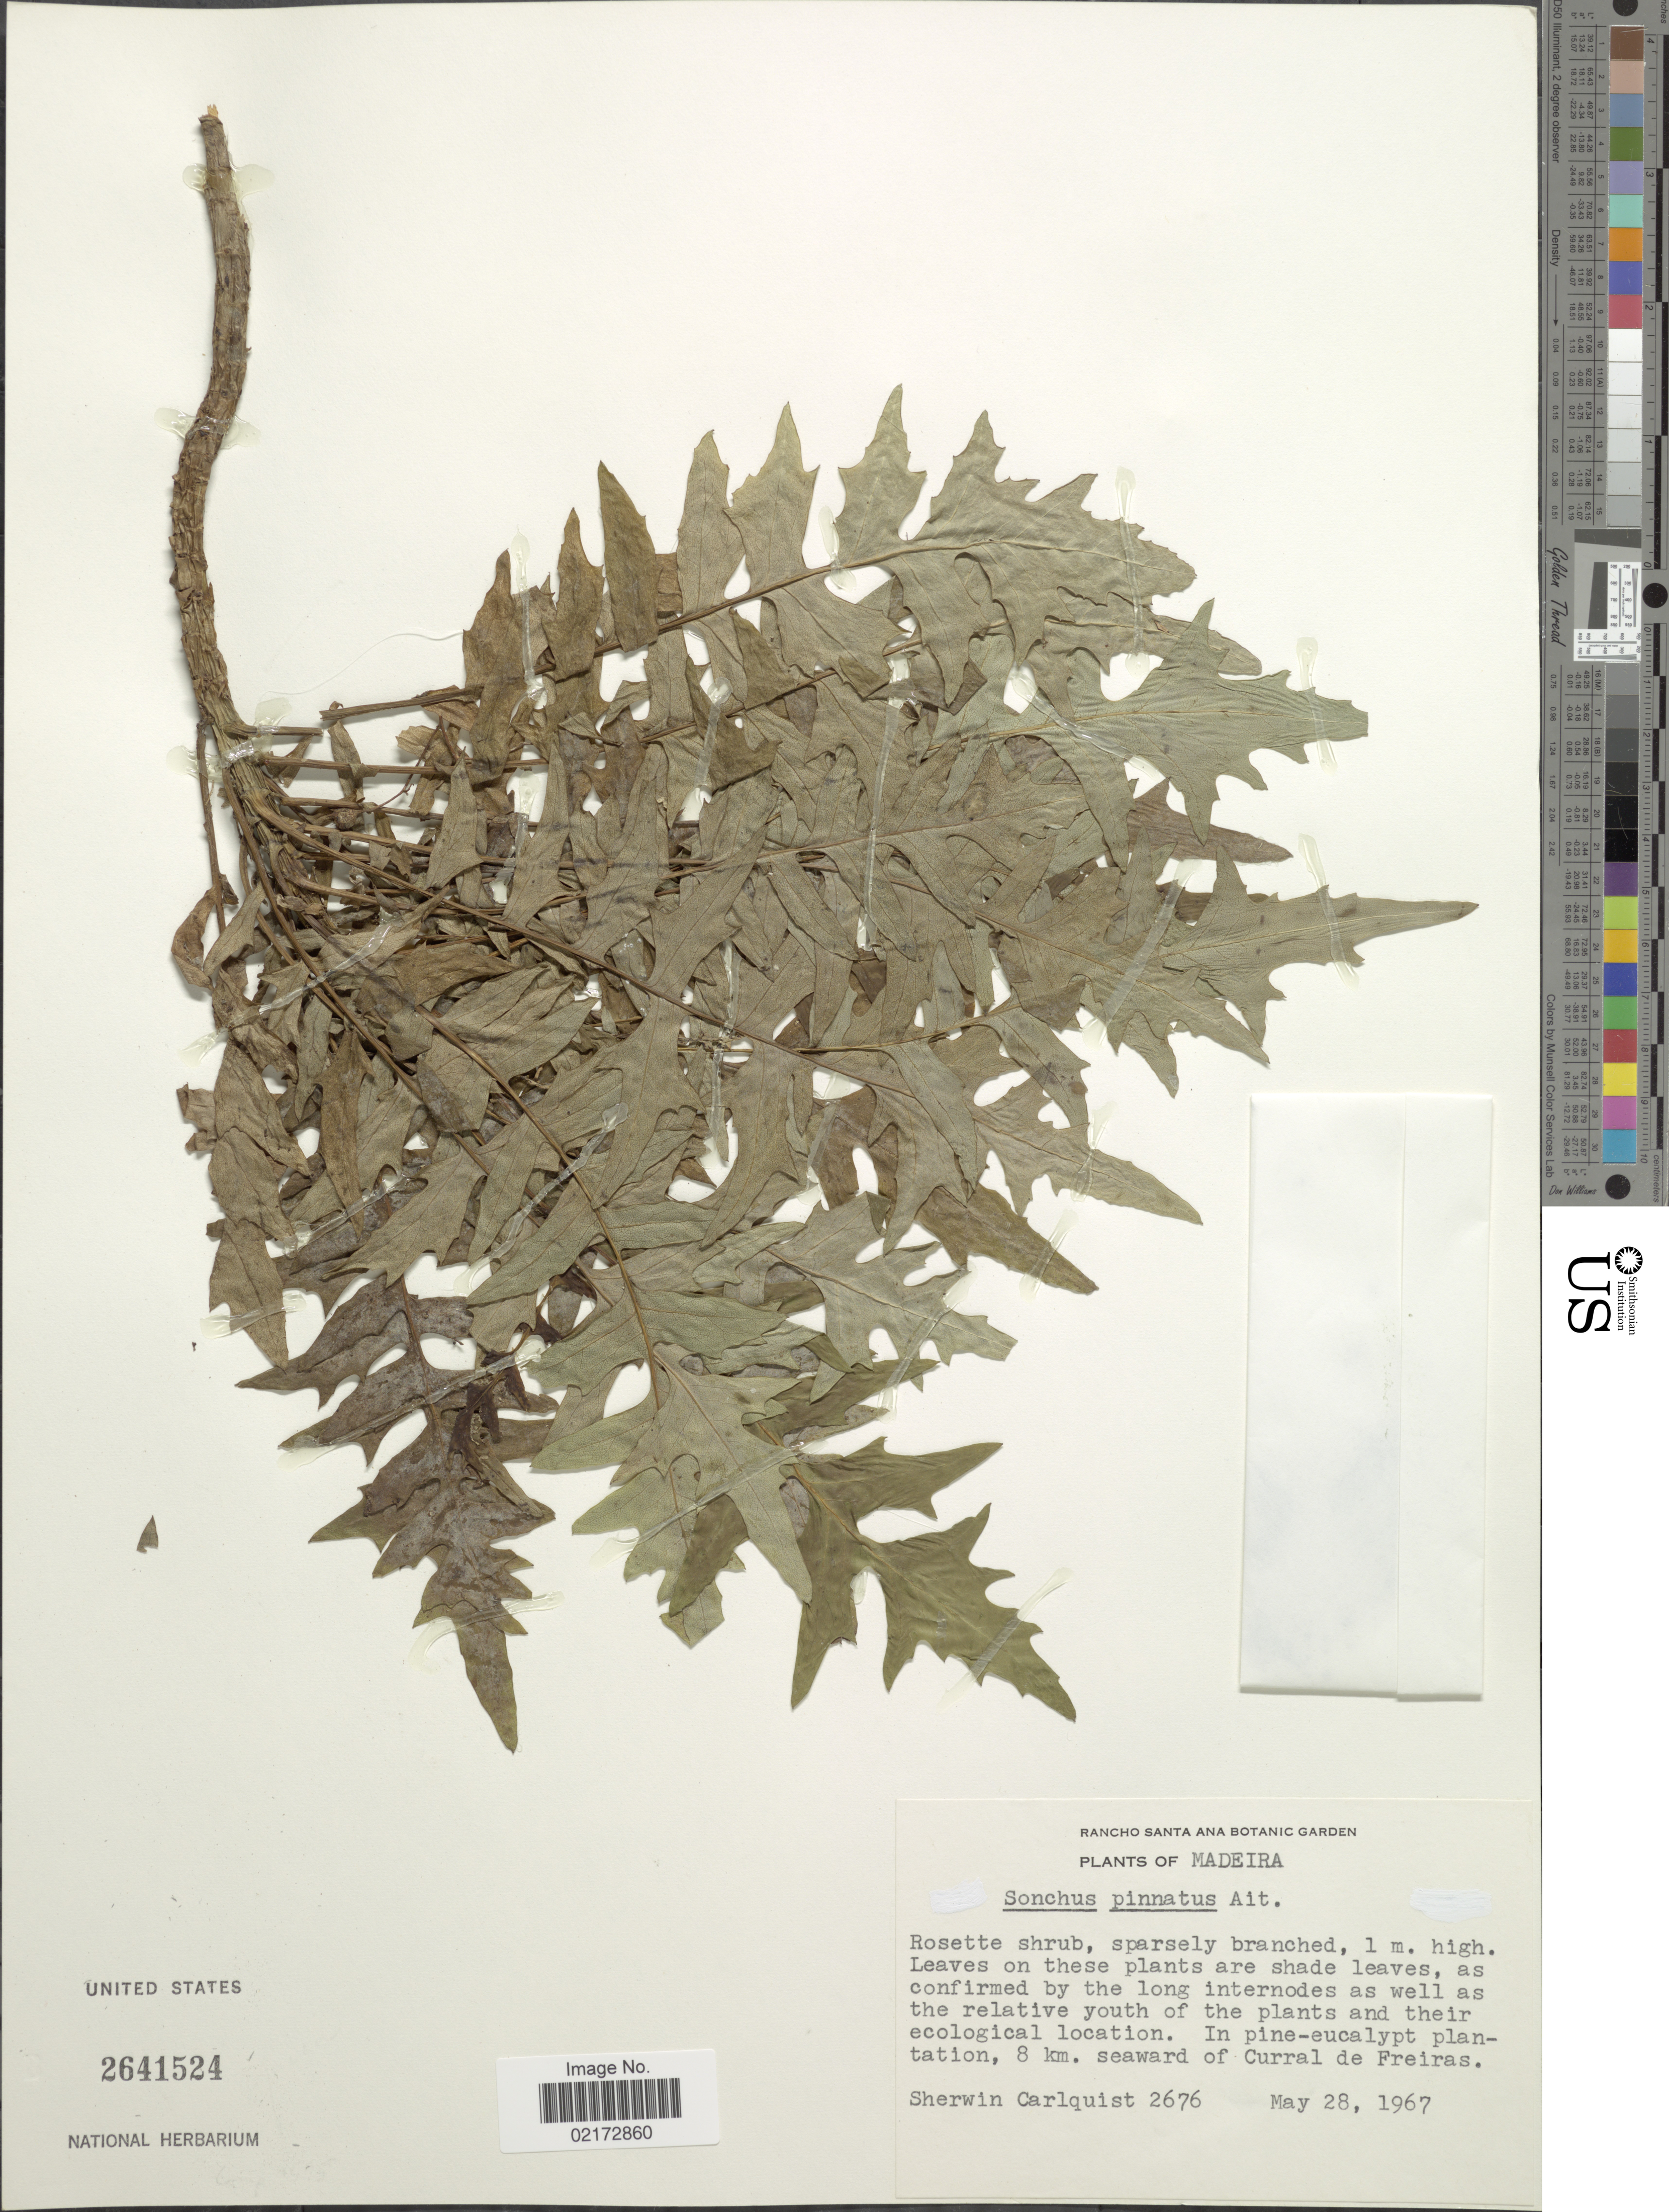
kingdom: Plantae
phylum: Tracheophyta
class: Magnoliopsida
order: Asterales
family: Asteraceae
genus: Sonchus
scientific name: Sonchus pinnatus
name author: Aiton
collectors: S. Carlquist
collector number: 2676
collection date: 1967-05-28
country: Portugal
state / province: Madeira (Aut. Reg.)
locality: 8 km seaward of Curral de Freiras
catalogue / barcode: US 2641524